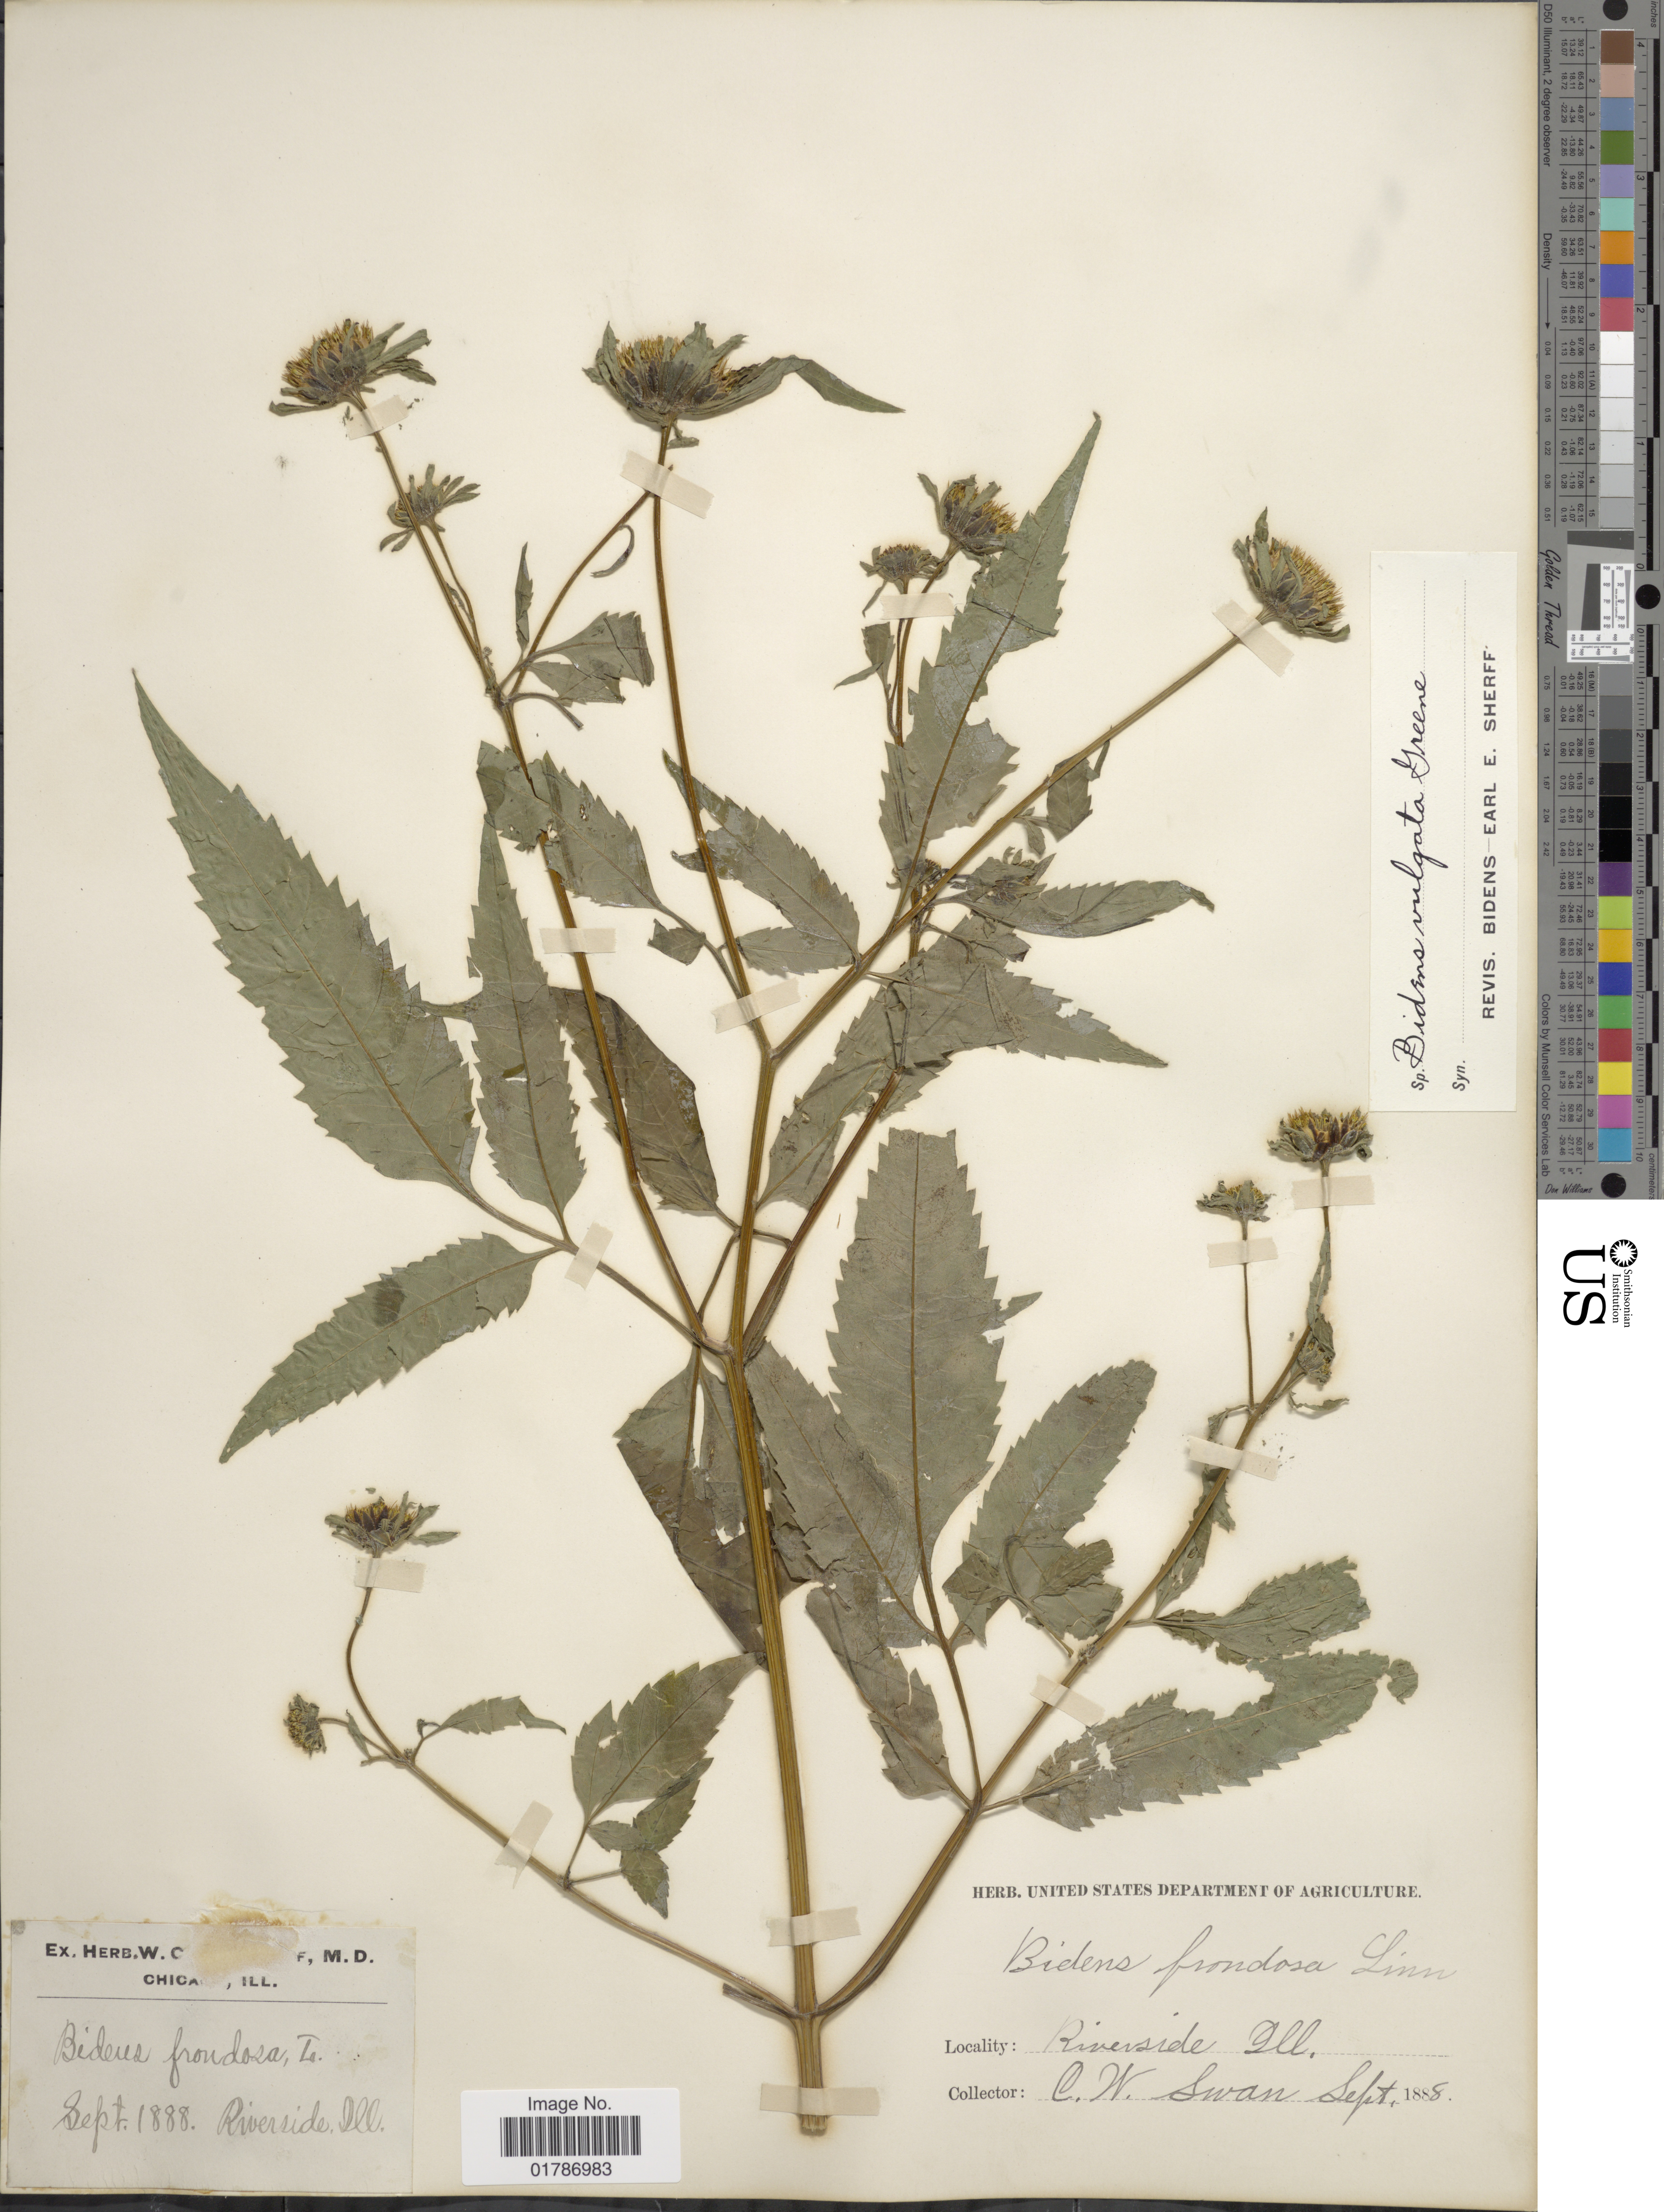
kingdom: Plantae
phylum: Tracheophyta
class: Magnoliopsida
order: Asterales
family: Asteraceae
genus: Bidens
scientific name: Bidens vulgata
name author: Greene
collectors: C. Swan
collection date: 1888-09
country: United States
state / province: Illinois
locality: Riverside Ill.